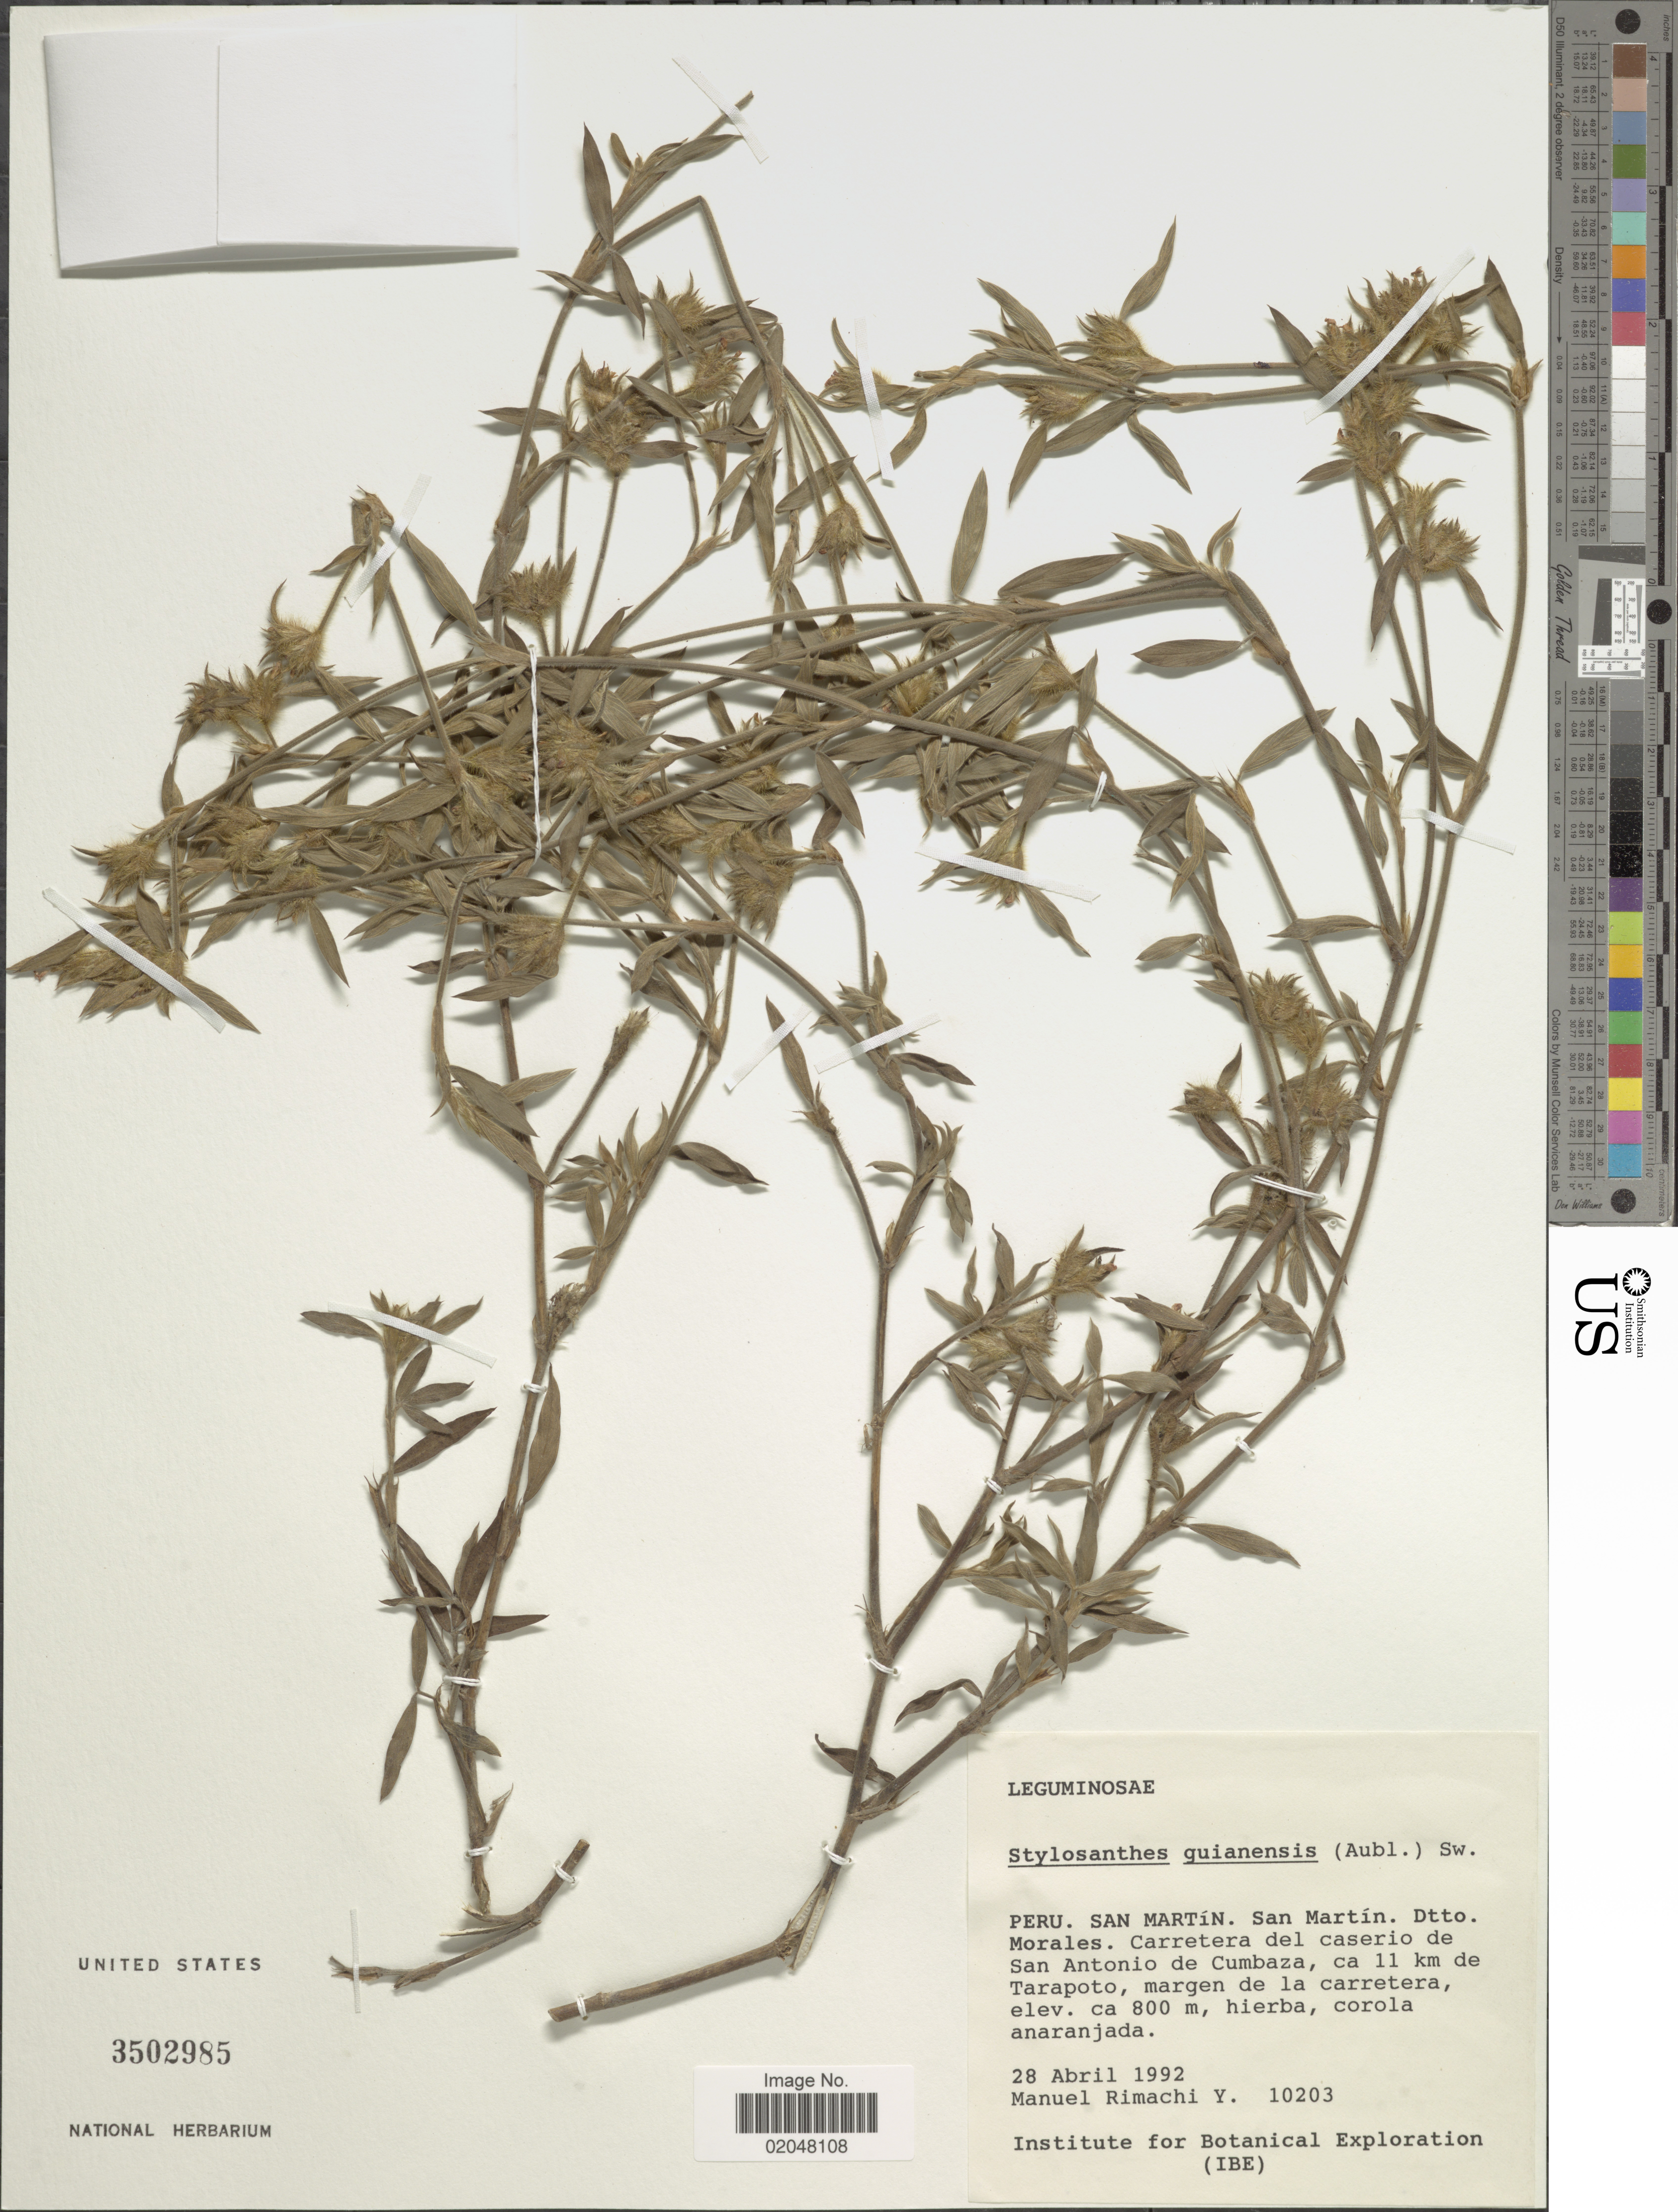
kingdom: Plantae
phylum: Tracheophyta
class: Magnoliopsida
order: Fabales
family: Fabaceae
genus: Stylosanthes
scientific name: Stylosanthes guianensis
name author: (Aubl.) Sw.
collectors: M. Rimachi Y.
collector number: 10203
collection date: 1992-04-28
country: Peru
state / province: San Martín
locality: Dtto. Morales. Carretera del caserio de San Antonio de Cumbaza, ca. 11 km de Tarapoto, margen de la carretera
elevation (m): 800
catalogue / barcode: US 3502985